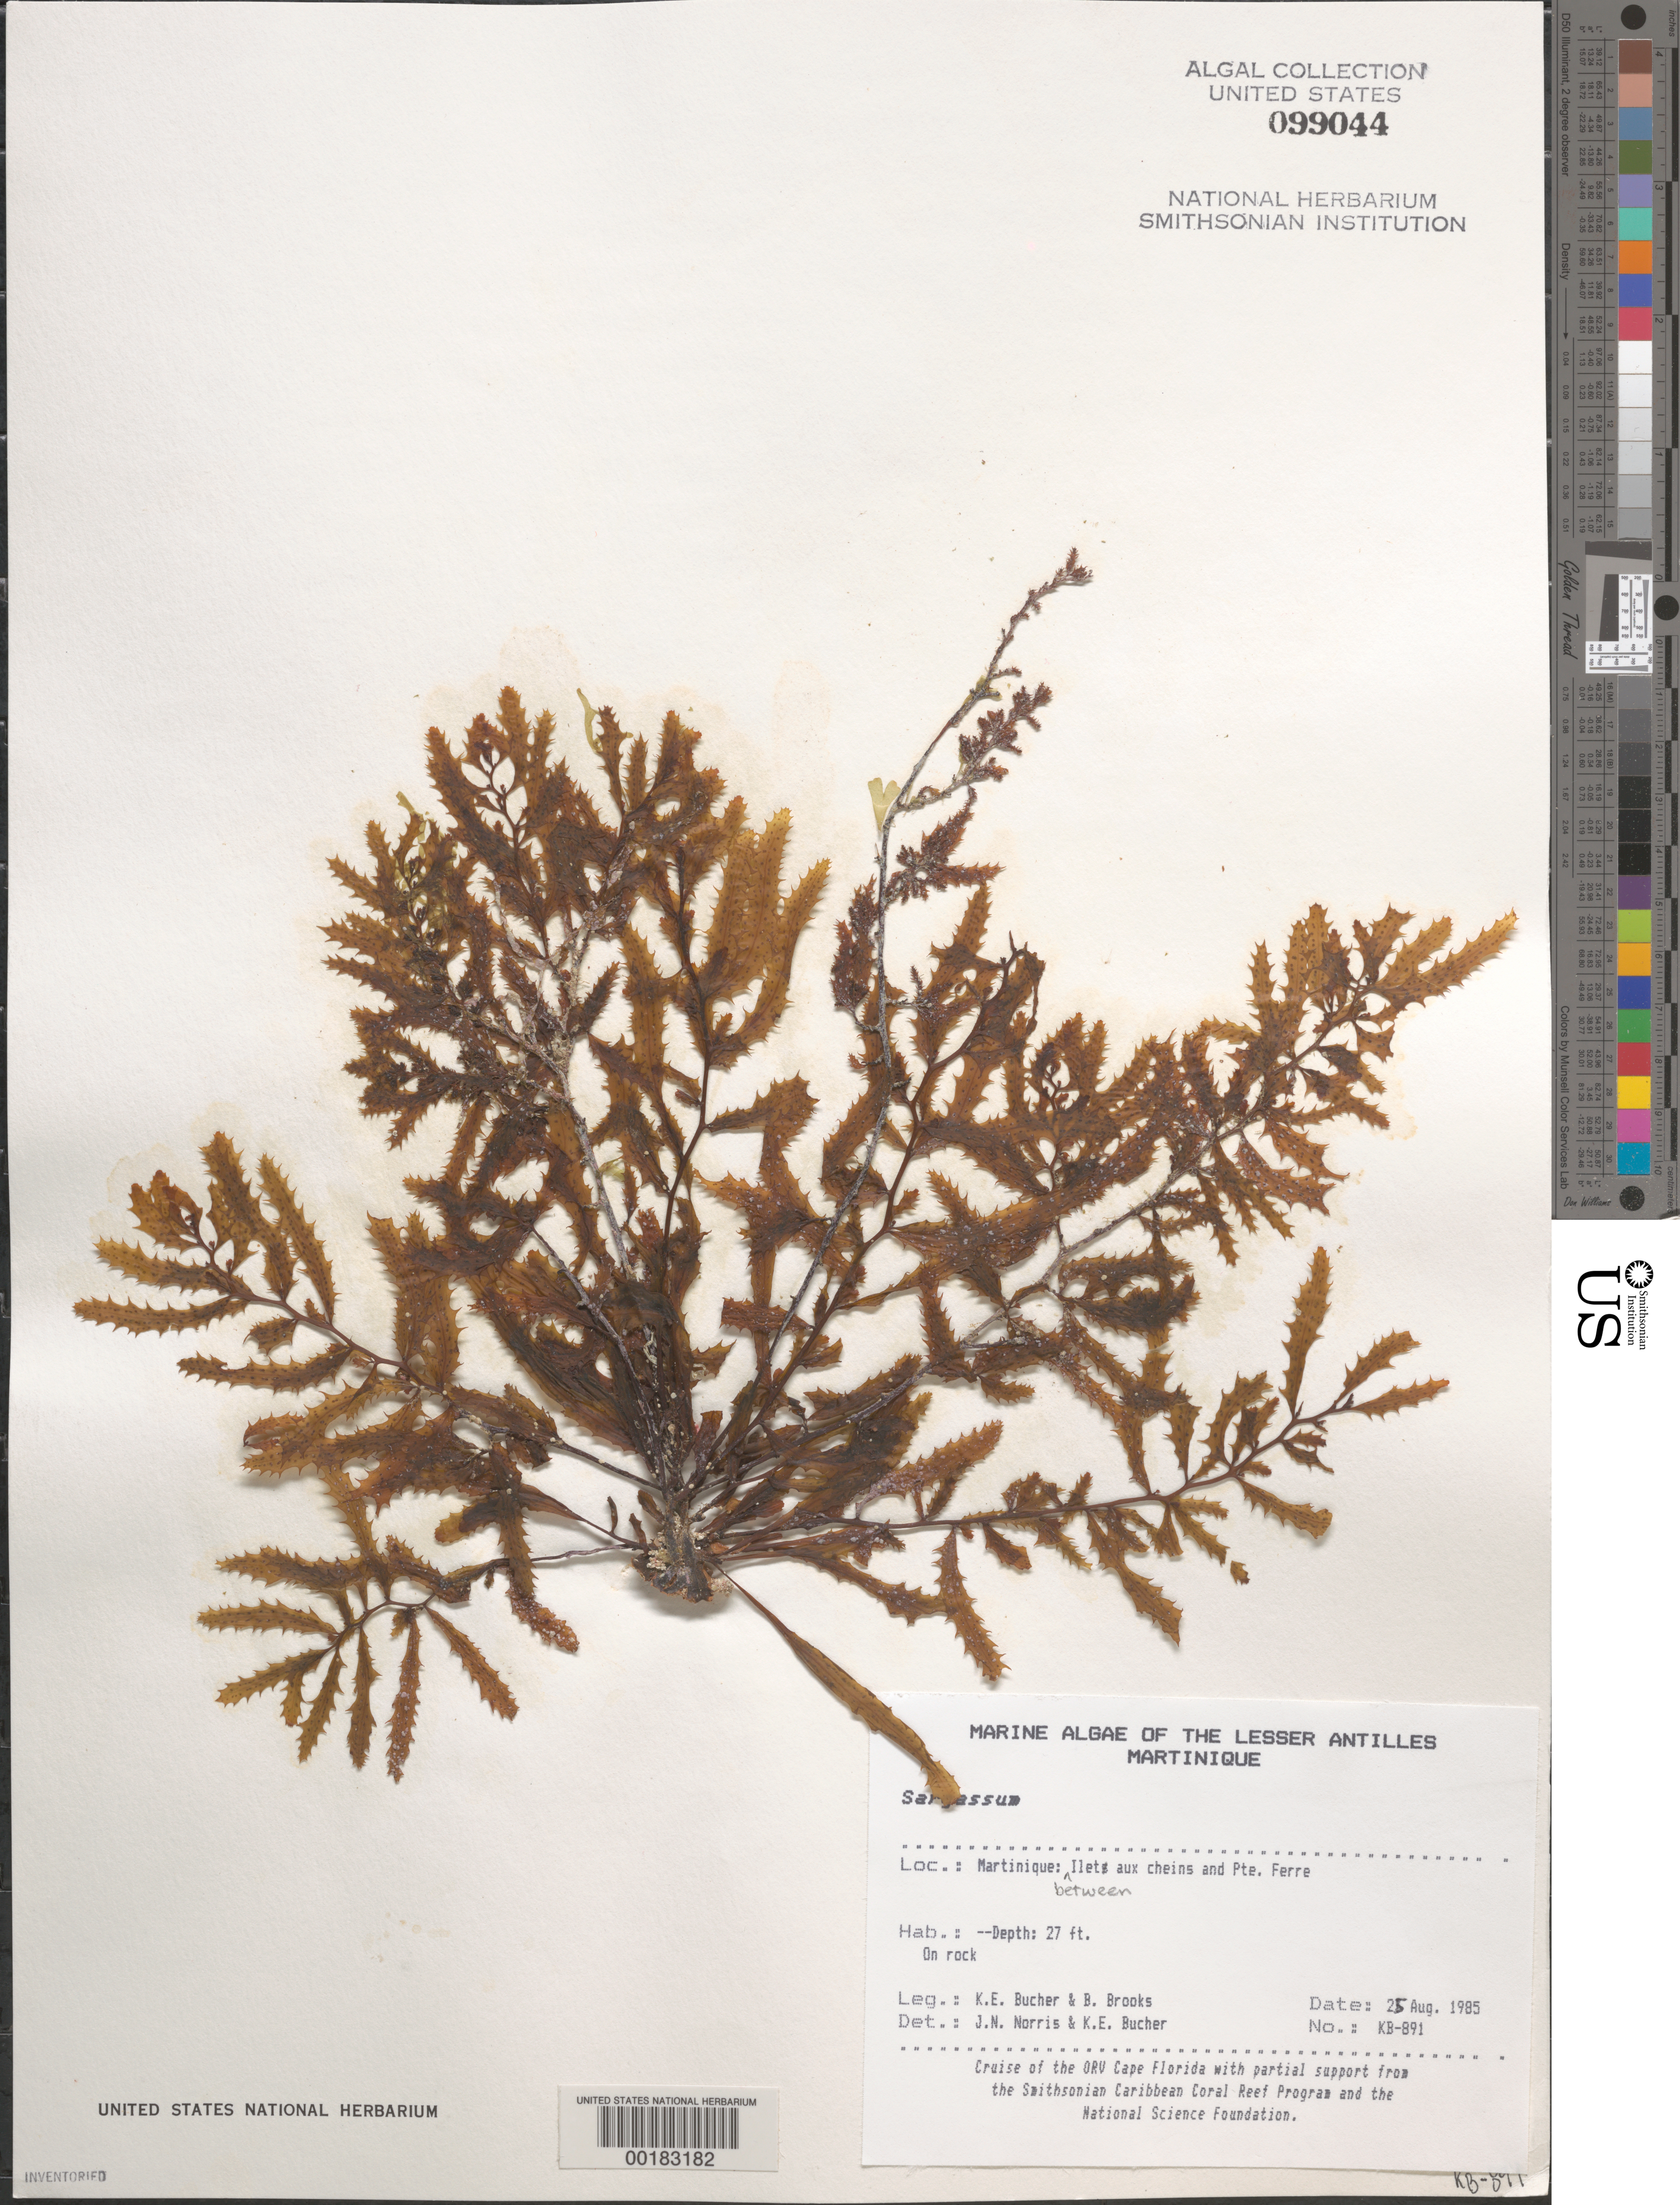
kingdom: Chromista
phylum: Ochrophyta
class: Phaeophyceae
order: Fucales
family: Sargassaceae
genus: Sargassum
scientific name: Sargassum sp.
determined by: Norris, J. N.; Bucher, K. E.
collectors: K. E. Bucher & B. Brooks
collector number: Kb-891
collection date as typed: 25 Aug 1985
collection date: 1985-08-25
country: Martinique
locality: Between Ilet aux Cheins and Pointe Ferre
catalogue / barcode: US 99044